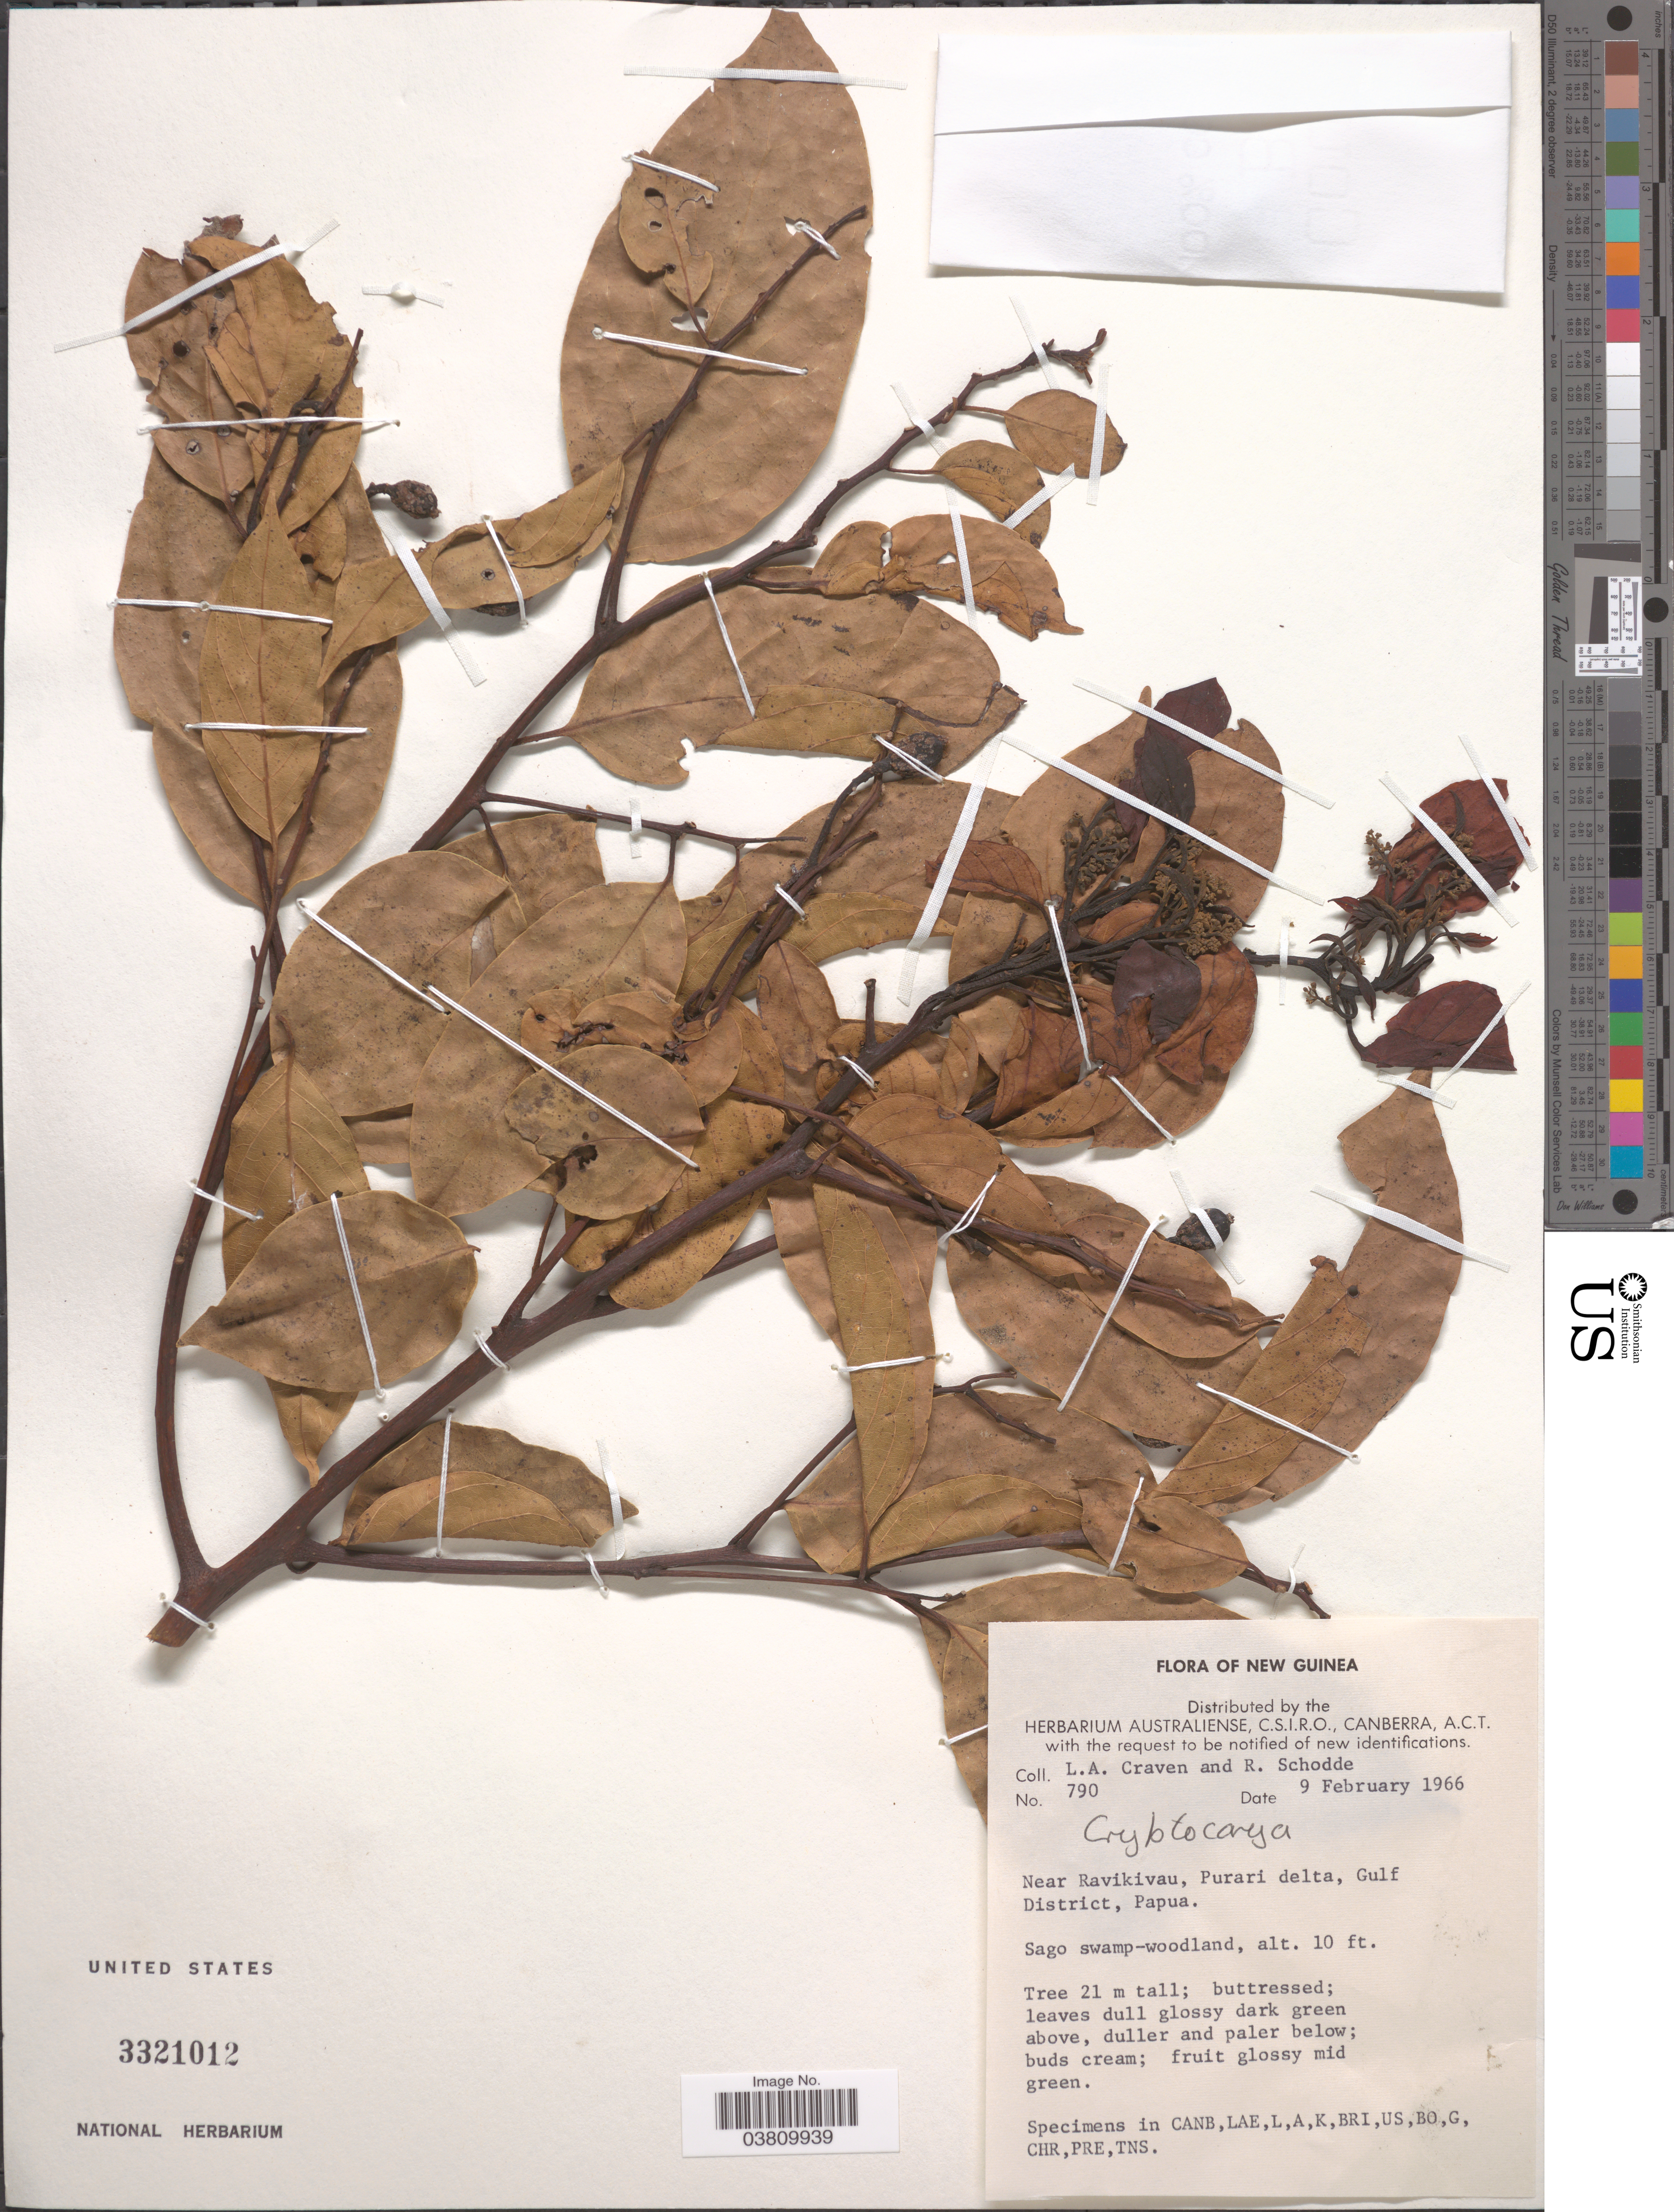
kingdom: Plantae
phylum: Tracheophyta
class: Magnoliopsida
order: Laurales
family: Lauraceae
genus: Cryptocarya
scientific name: Cryptocarya sp.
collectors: L. A. Craven & R. Schodde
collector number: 790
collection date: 1966-02-09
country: Papua New Guinea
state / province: Gulf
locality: New Guinea. Near Ravikivau, Purari delta, Gulf District, Papua.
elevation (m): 3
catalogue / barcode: US 3321012